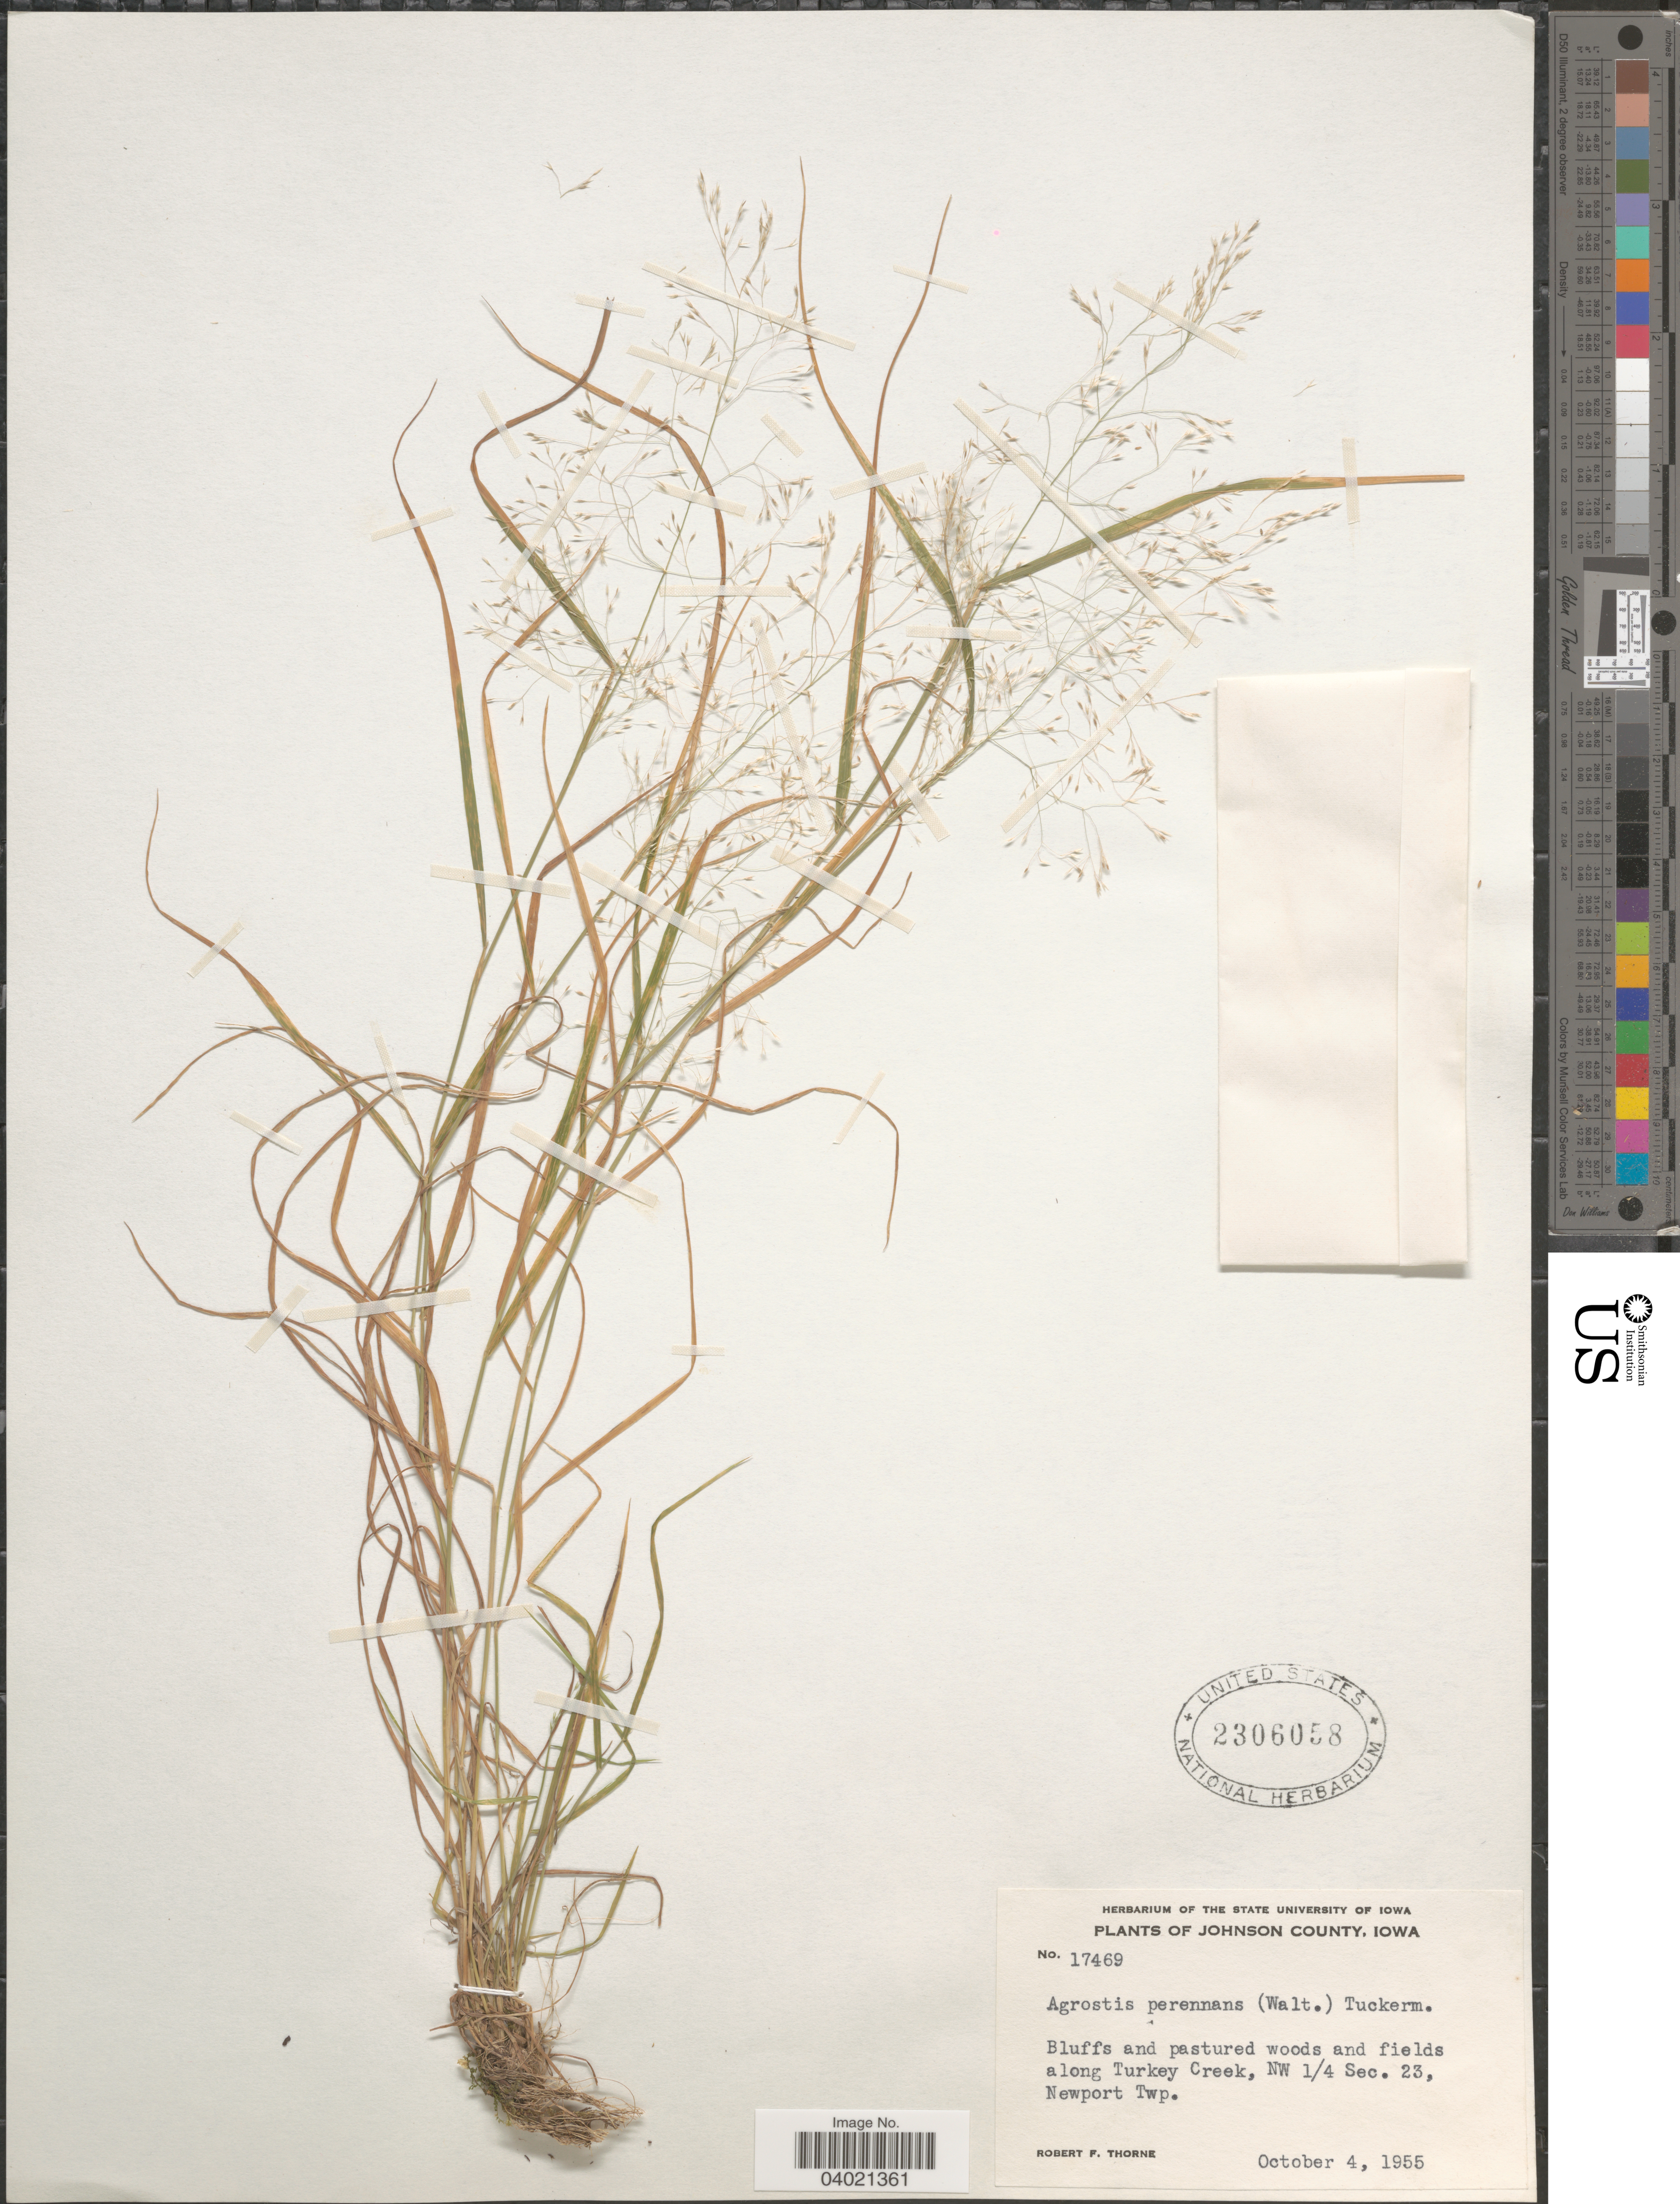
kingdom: Plantae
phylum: Tracheophyta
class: Liliopsida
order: Poales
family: Poaceae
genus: Agrostis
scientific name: Agrostis perennans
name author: (Walter) Tuck.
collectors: R. F. Thorne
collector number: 17469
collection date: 1955-10-04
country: United States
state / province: Iowa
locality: Johnson County. Along Turkey Creek, NW ¼ Sec. 23, Newport Twp.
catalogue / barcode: US 2306058